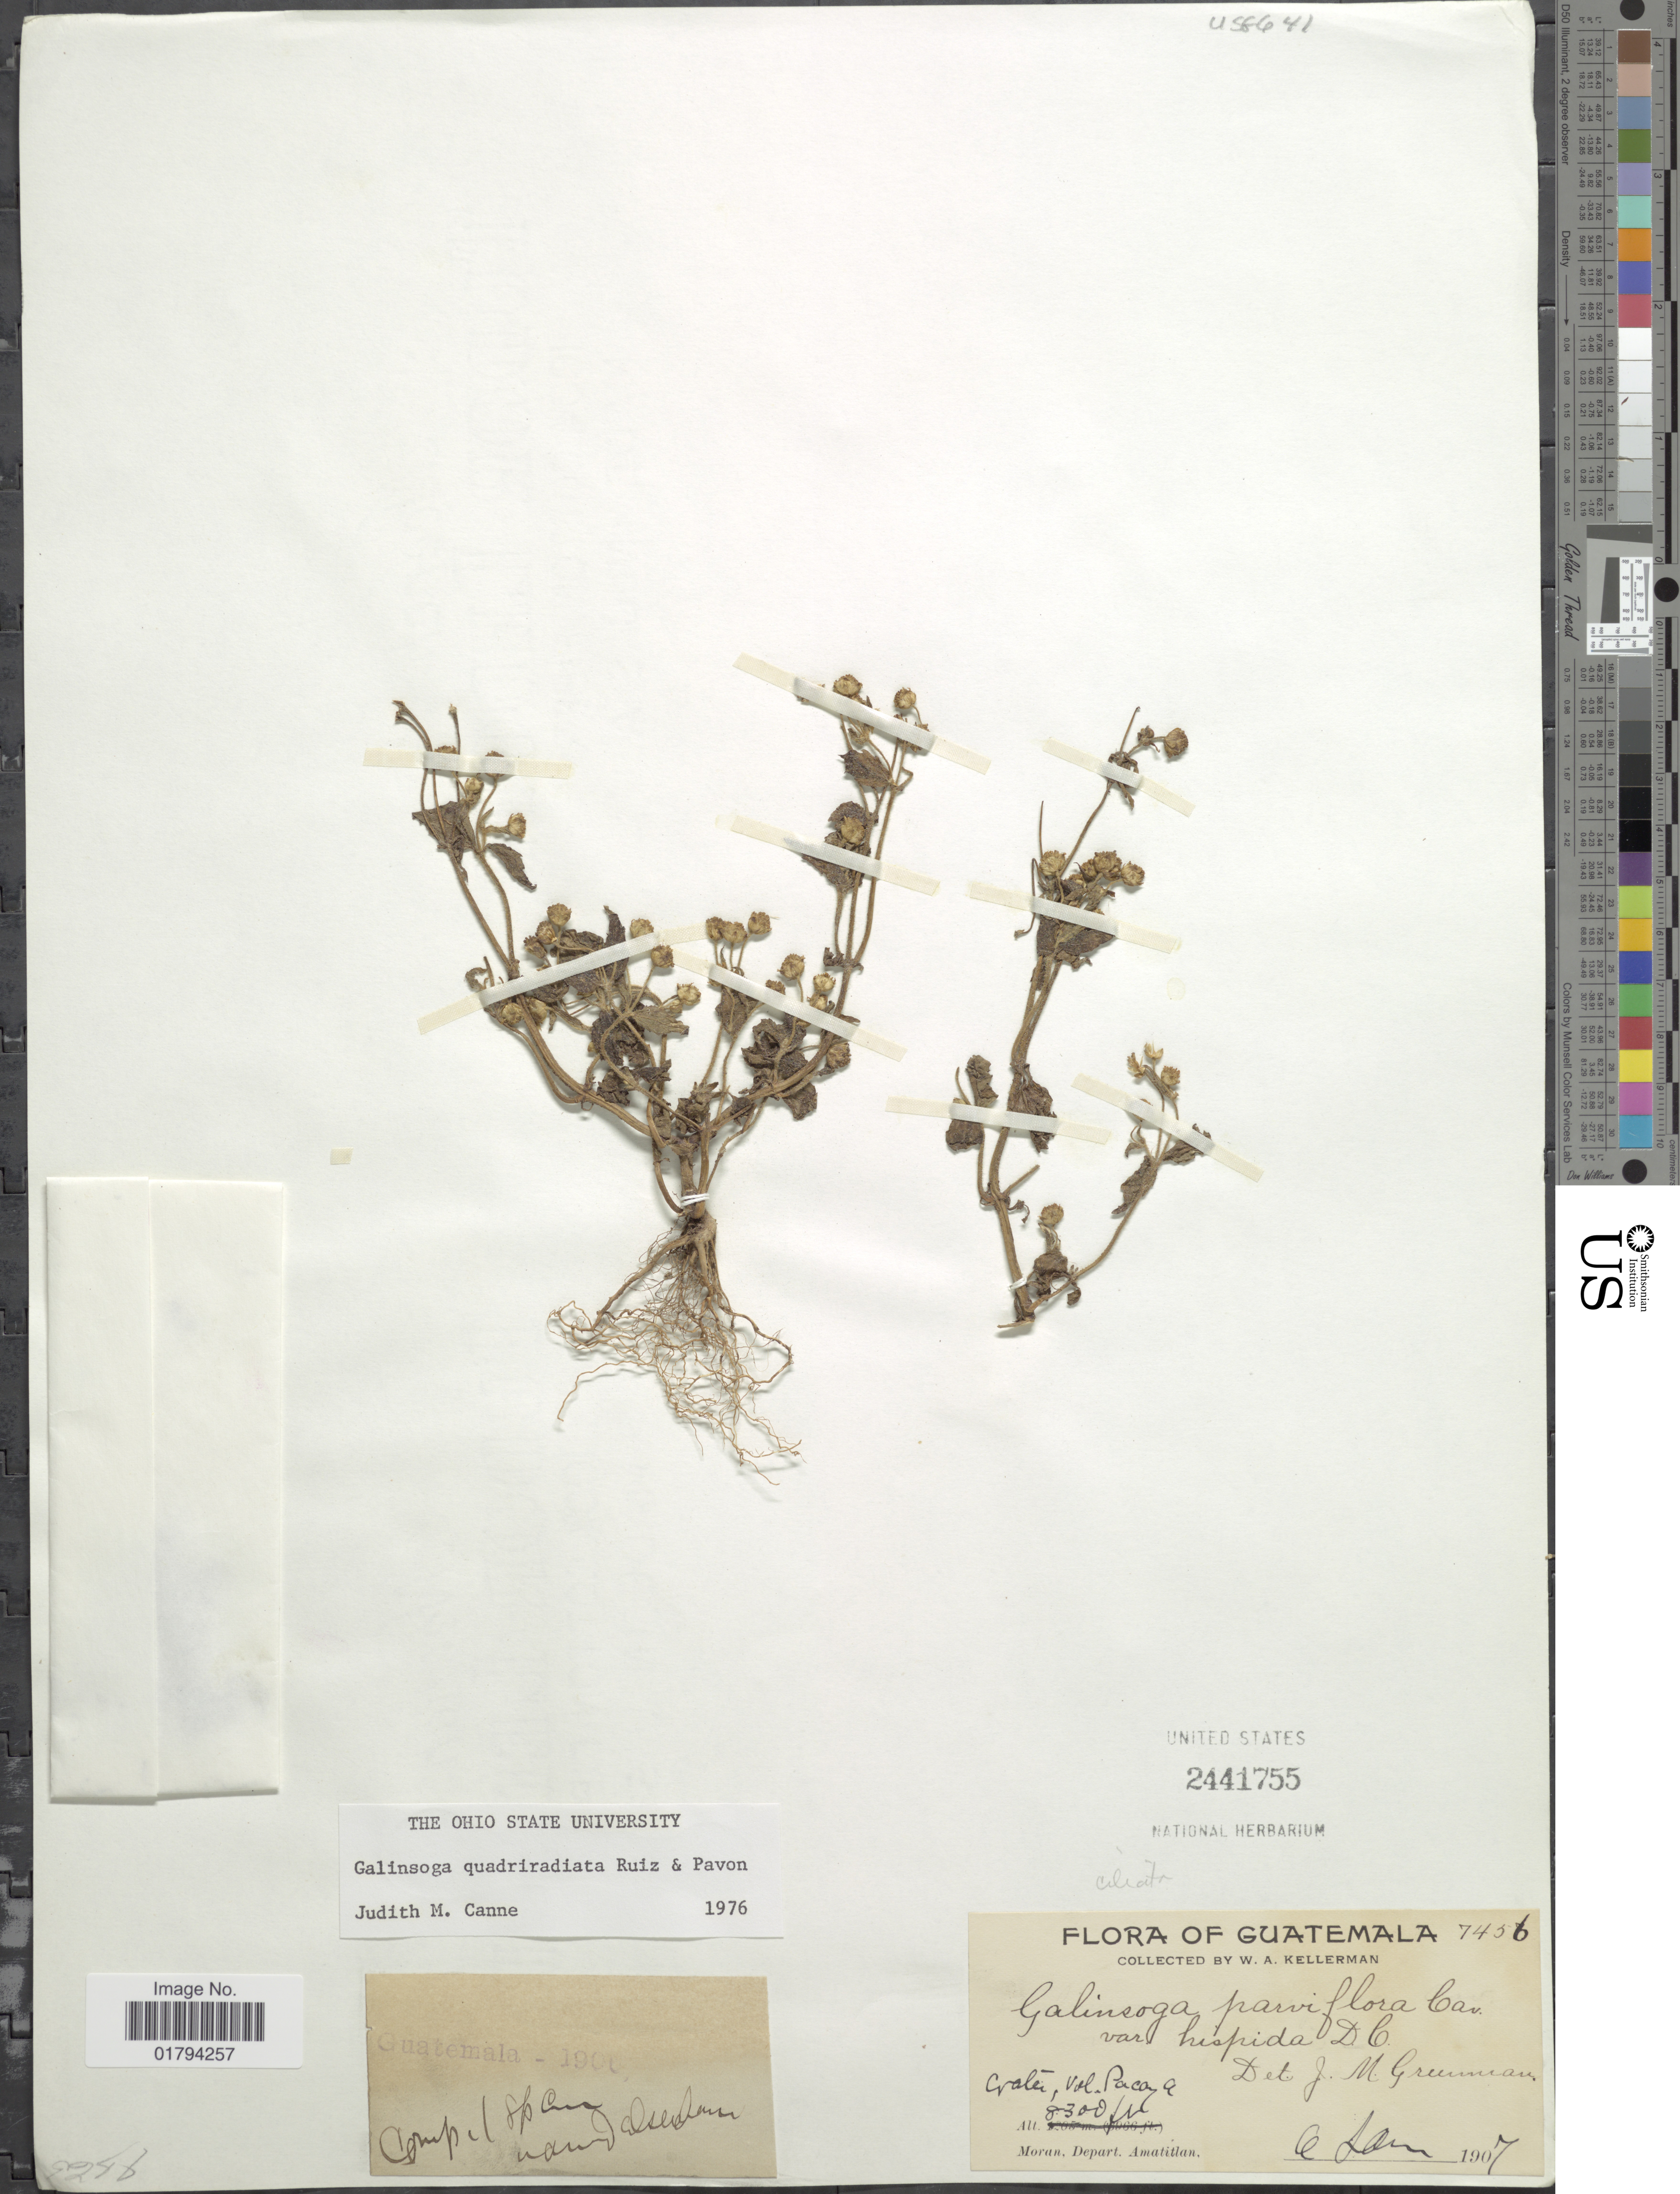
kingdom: Plantae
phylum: Tracheophyta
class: Magnoliopsida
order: Asterales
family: Asteraceae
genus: Galinsoga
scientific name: Galinsoga quadriradiata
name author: Ruiz & Pav.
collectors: W. Kellerman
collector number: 7456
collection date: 1907-01-06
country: Guatemala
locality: Moran, Depart. Amatitlan, Crater, Vol. Pacaya.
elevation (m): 2530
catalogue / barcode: US 2441755